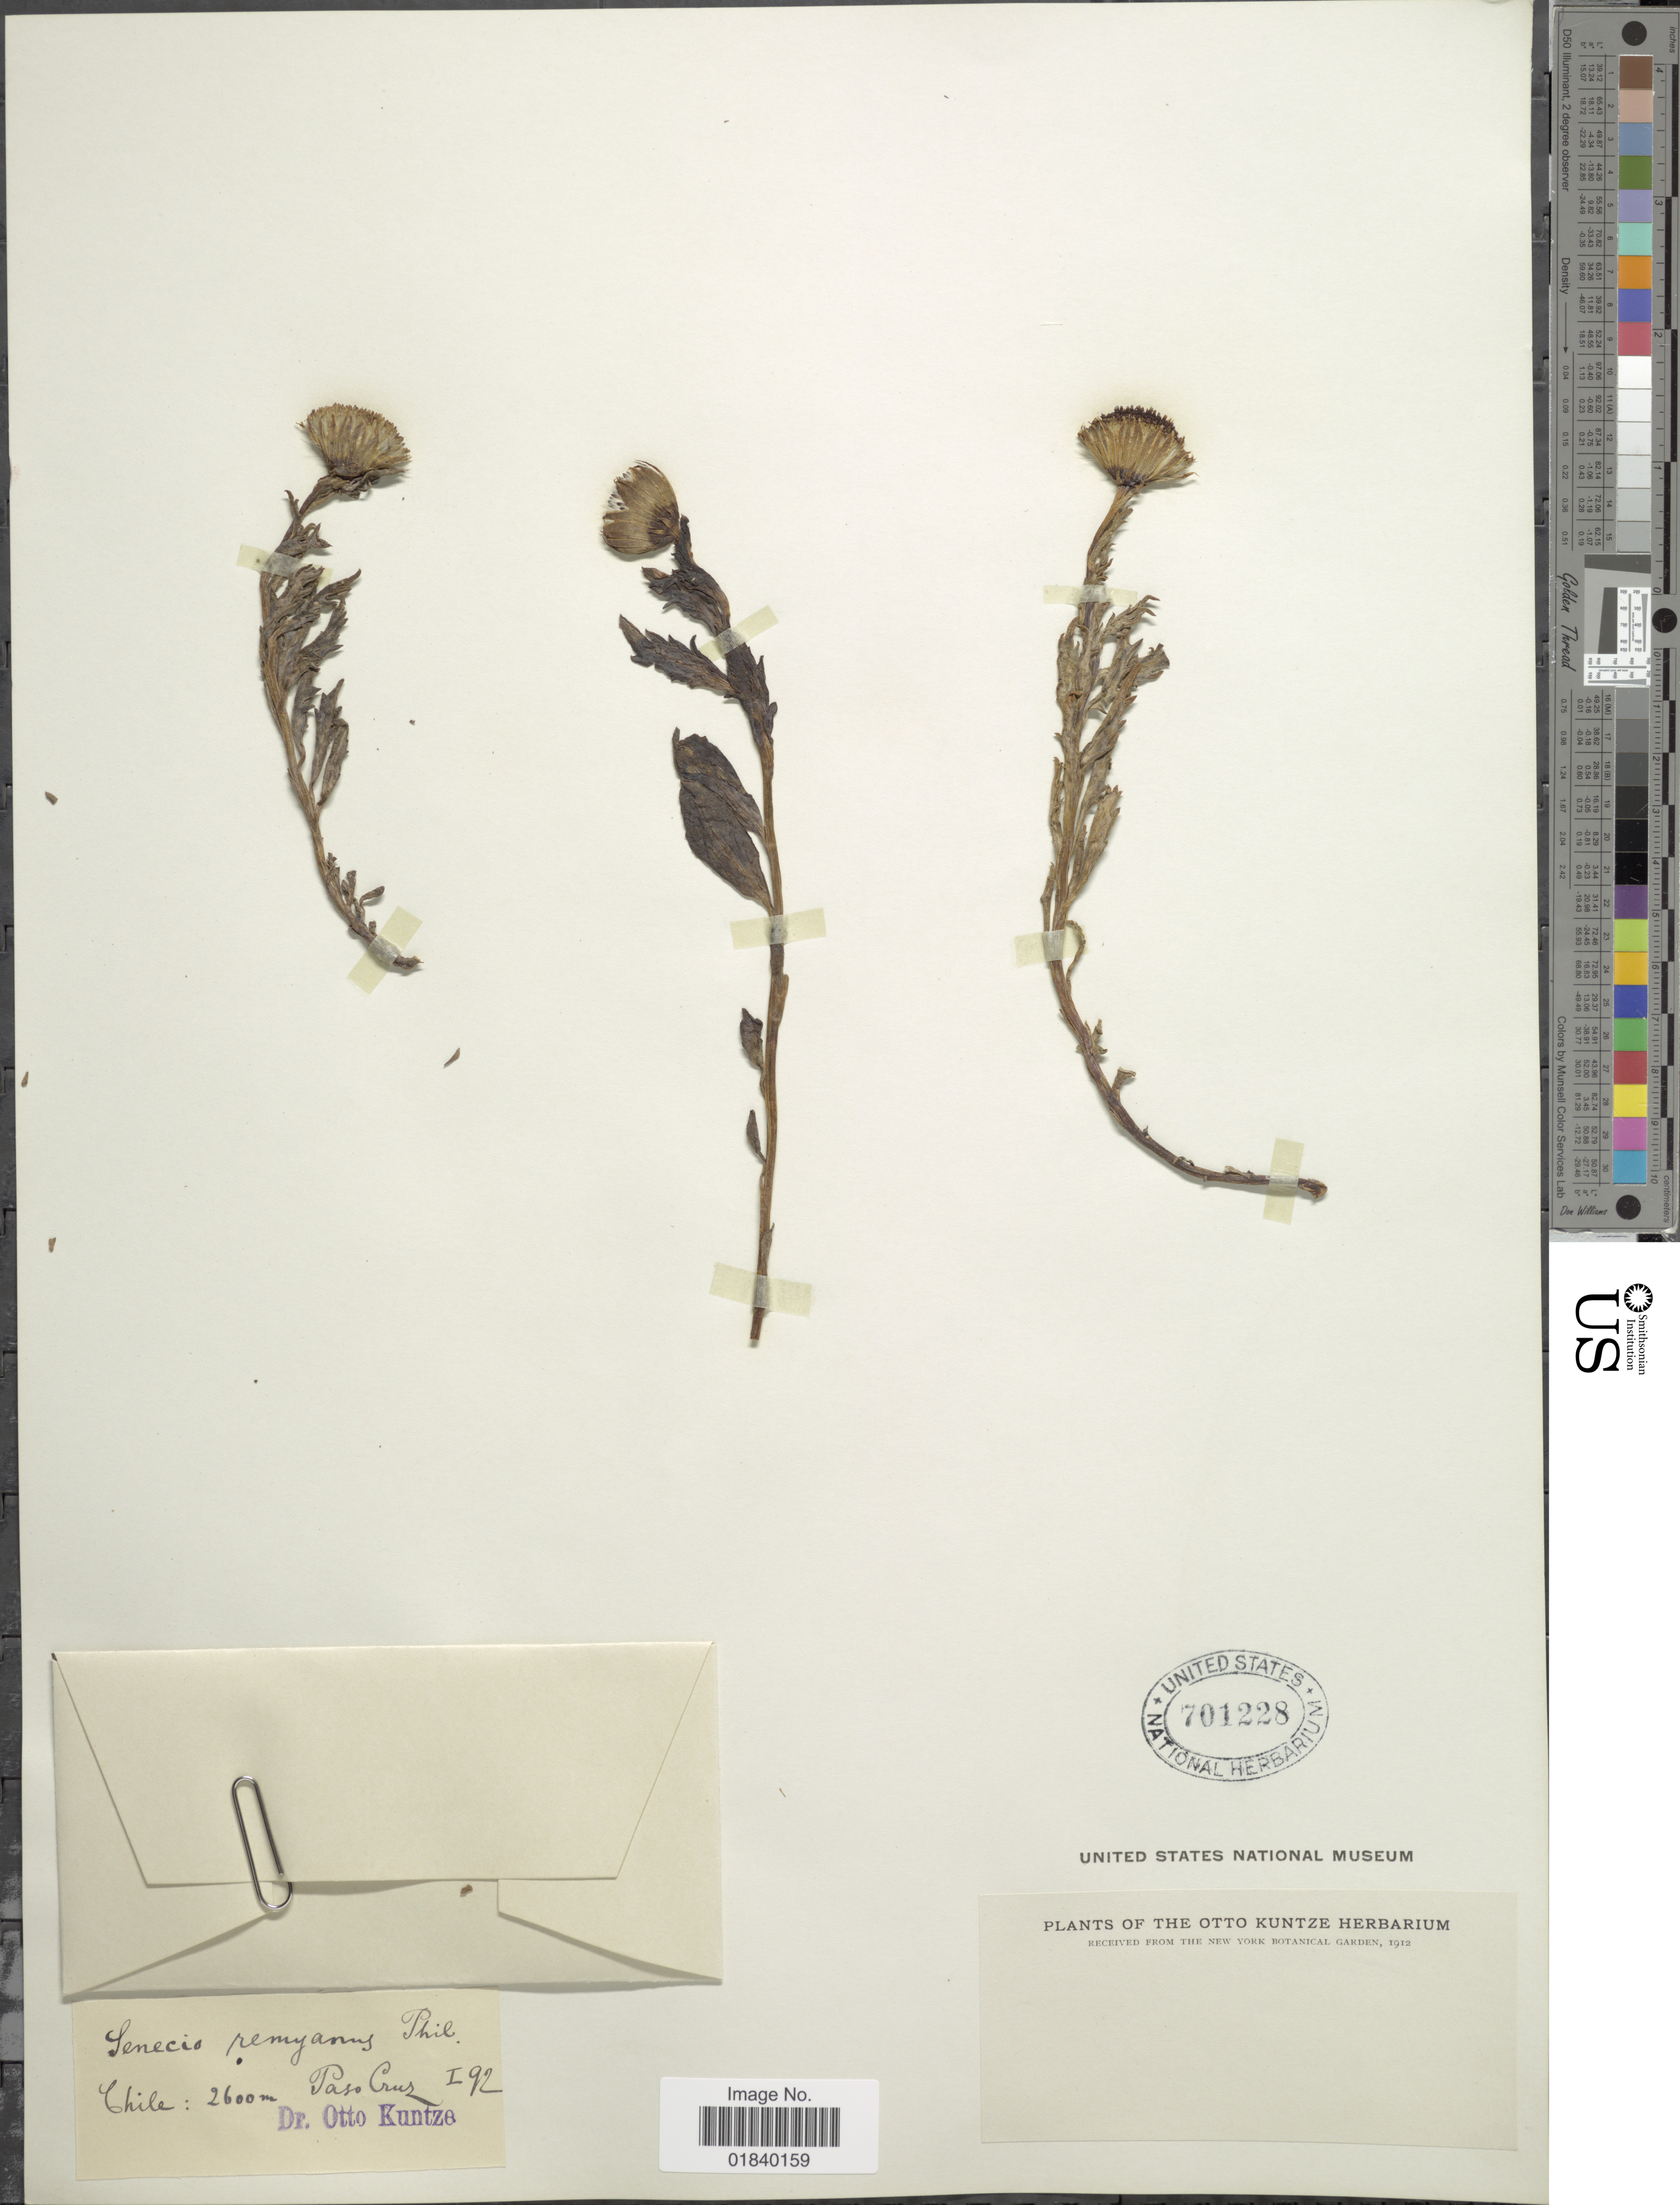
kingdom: Plantae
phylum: Tracheophyta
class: Magnoliopsida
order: Asterales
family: Asteraceae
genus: Senecio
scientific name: Senecio crithmoides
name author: Hook. & Arn.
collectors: C.E.O. Kuntze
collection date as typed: Transcribed d/m/y: /1/92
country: Chile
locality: Chile: Paso Cruz.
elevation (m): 2600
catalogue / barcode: US 701228